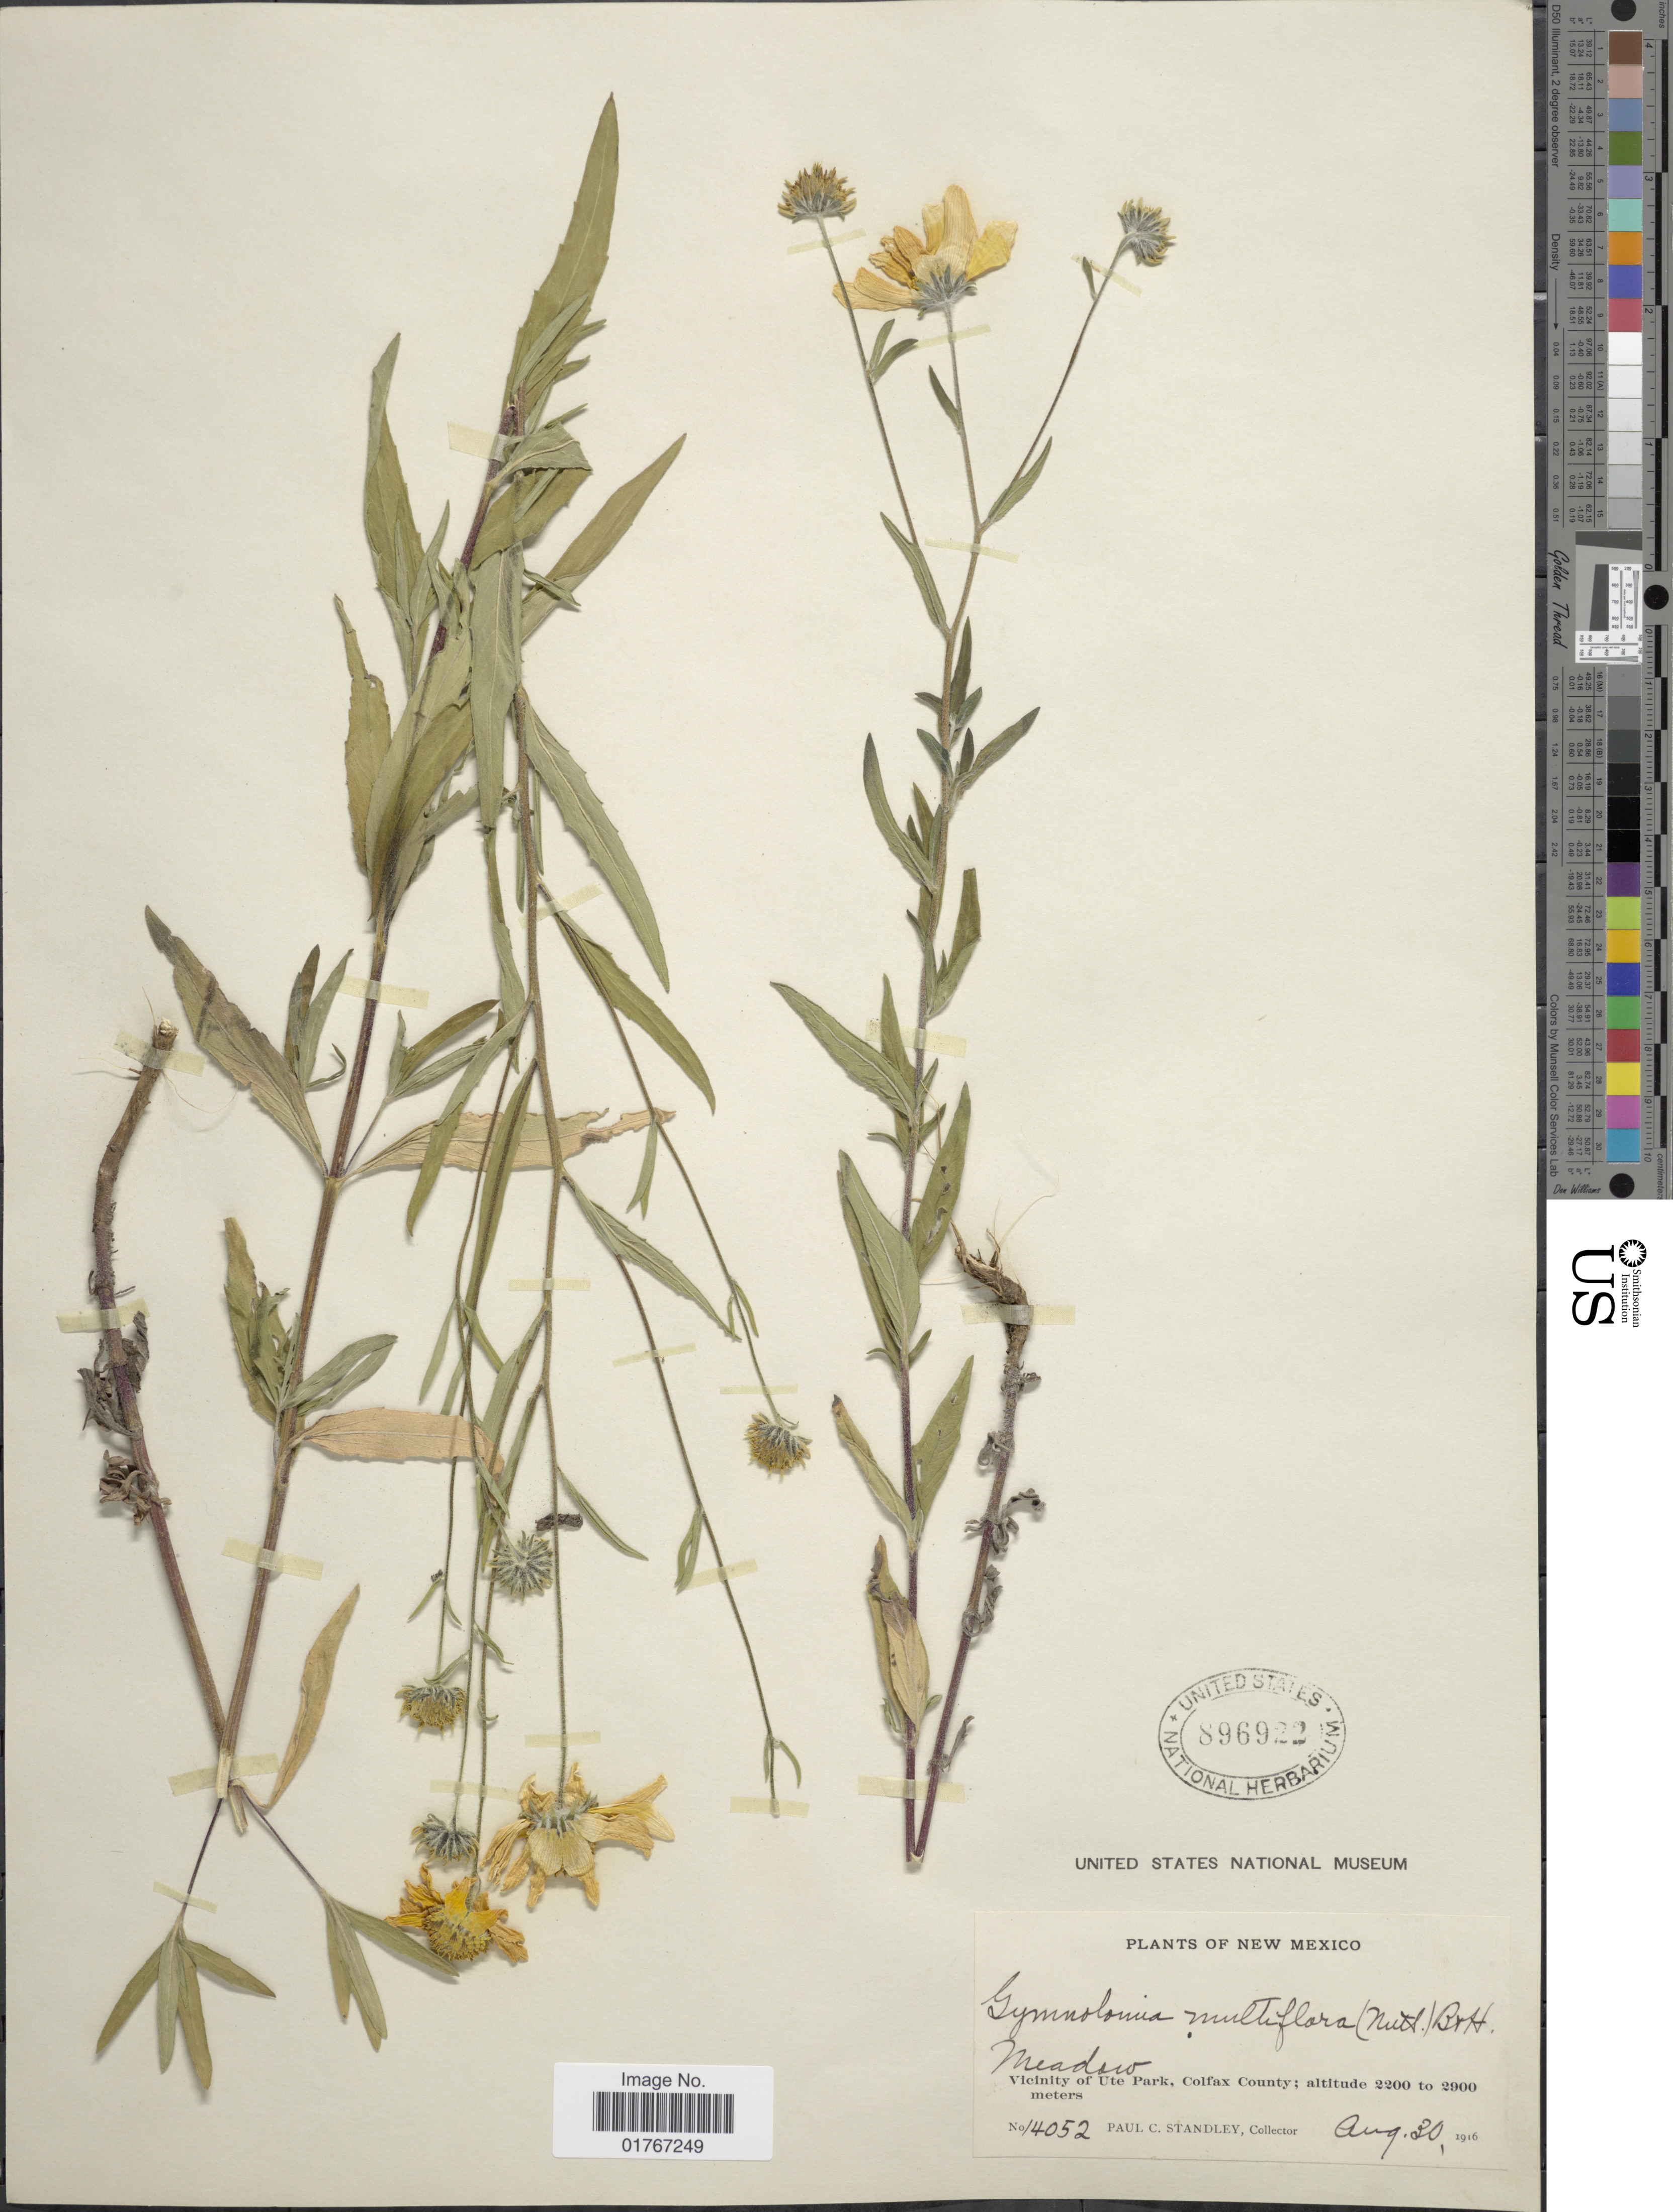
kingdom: Plantae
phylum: Tracheophyta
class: Magnoliopsida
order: Asterales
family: Asteraceae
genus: Heliomeris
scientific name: Heliomeris multiflora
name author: Nutt.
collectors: P. C. Standley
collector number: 14052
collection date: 1916-08-30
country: United States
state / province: New Mexico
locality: Meadow, Vicinity of Ute Park, Colfax County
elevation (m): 2200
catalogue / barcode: US 896922